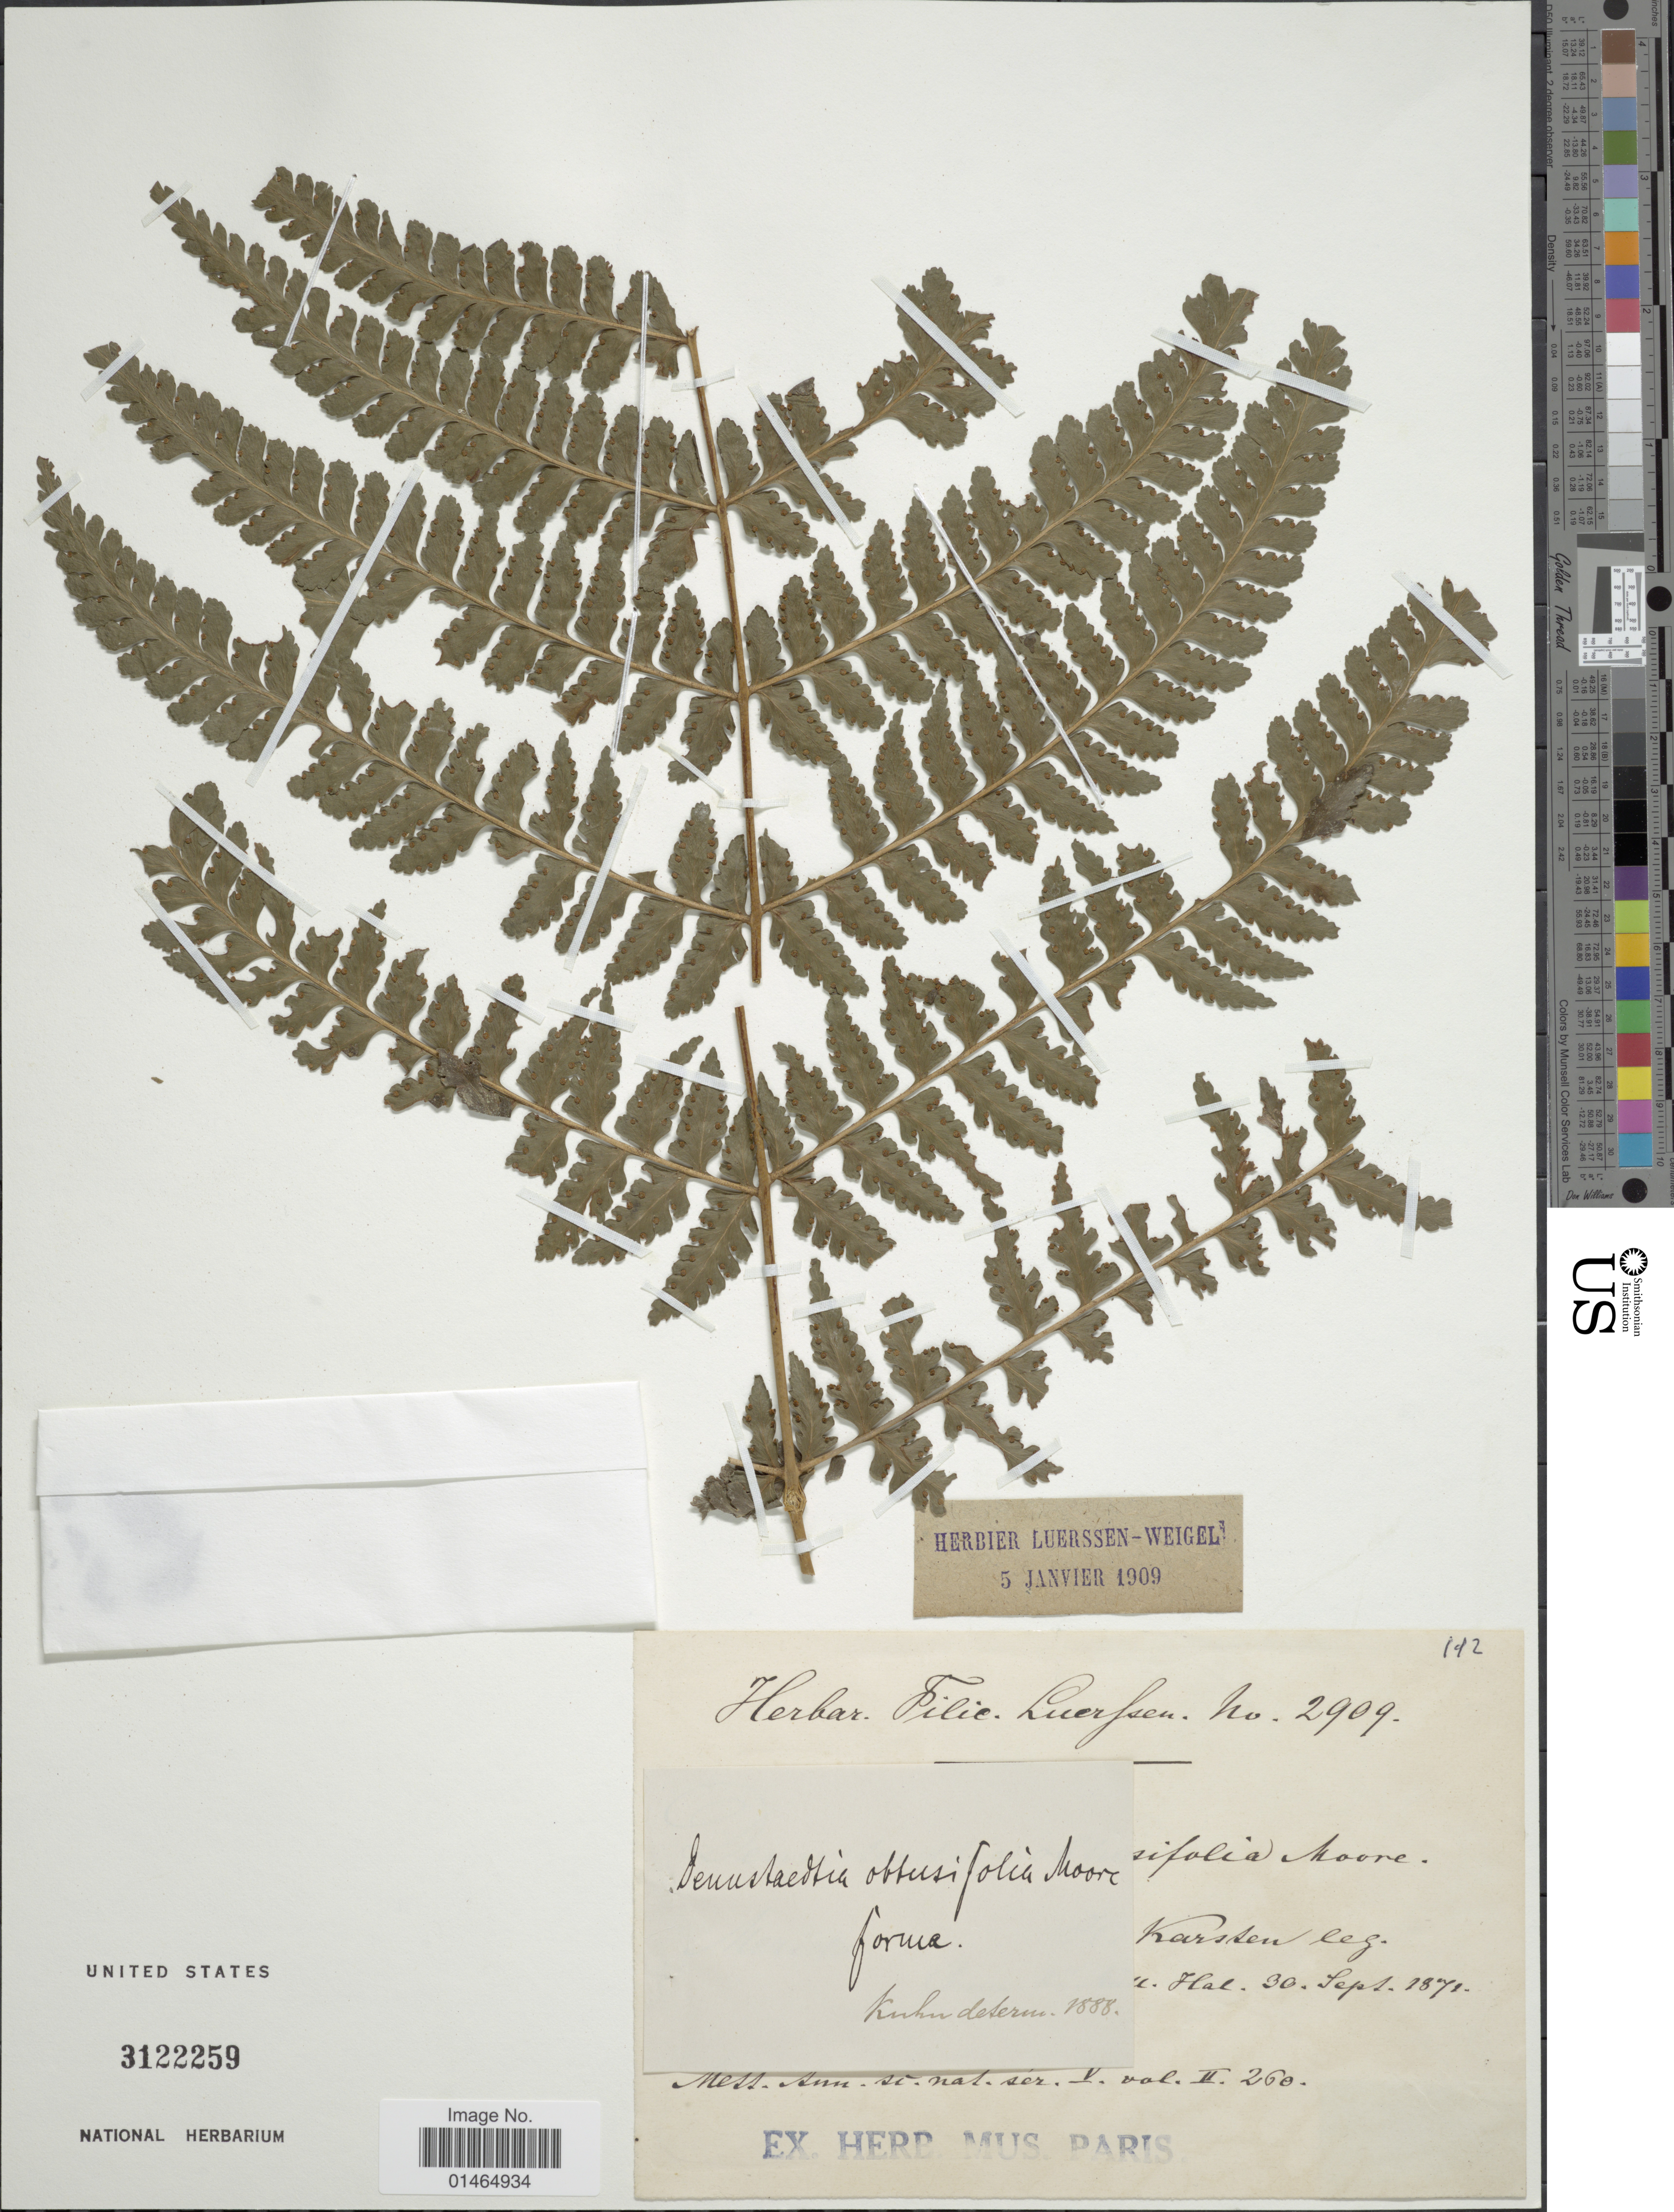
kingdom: Plantae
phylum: Tracheophyta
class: Polypodiopsida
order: Polypodiales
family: Dennstaedtiaceae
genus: Dennstaedtia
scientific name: Dennstaedtia obtusifolia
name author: (Willd.) T. Moore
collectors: -. Karsten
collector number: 2909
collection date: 1872-09-30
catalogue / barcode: US 3122259